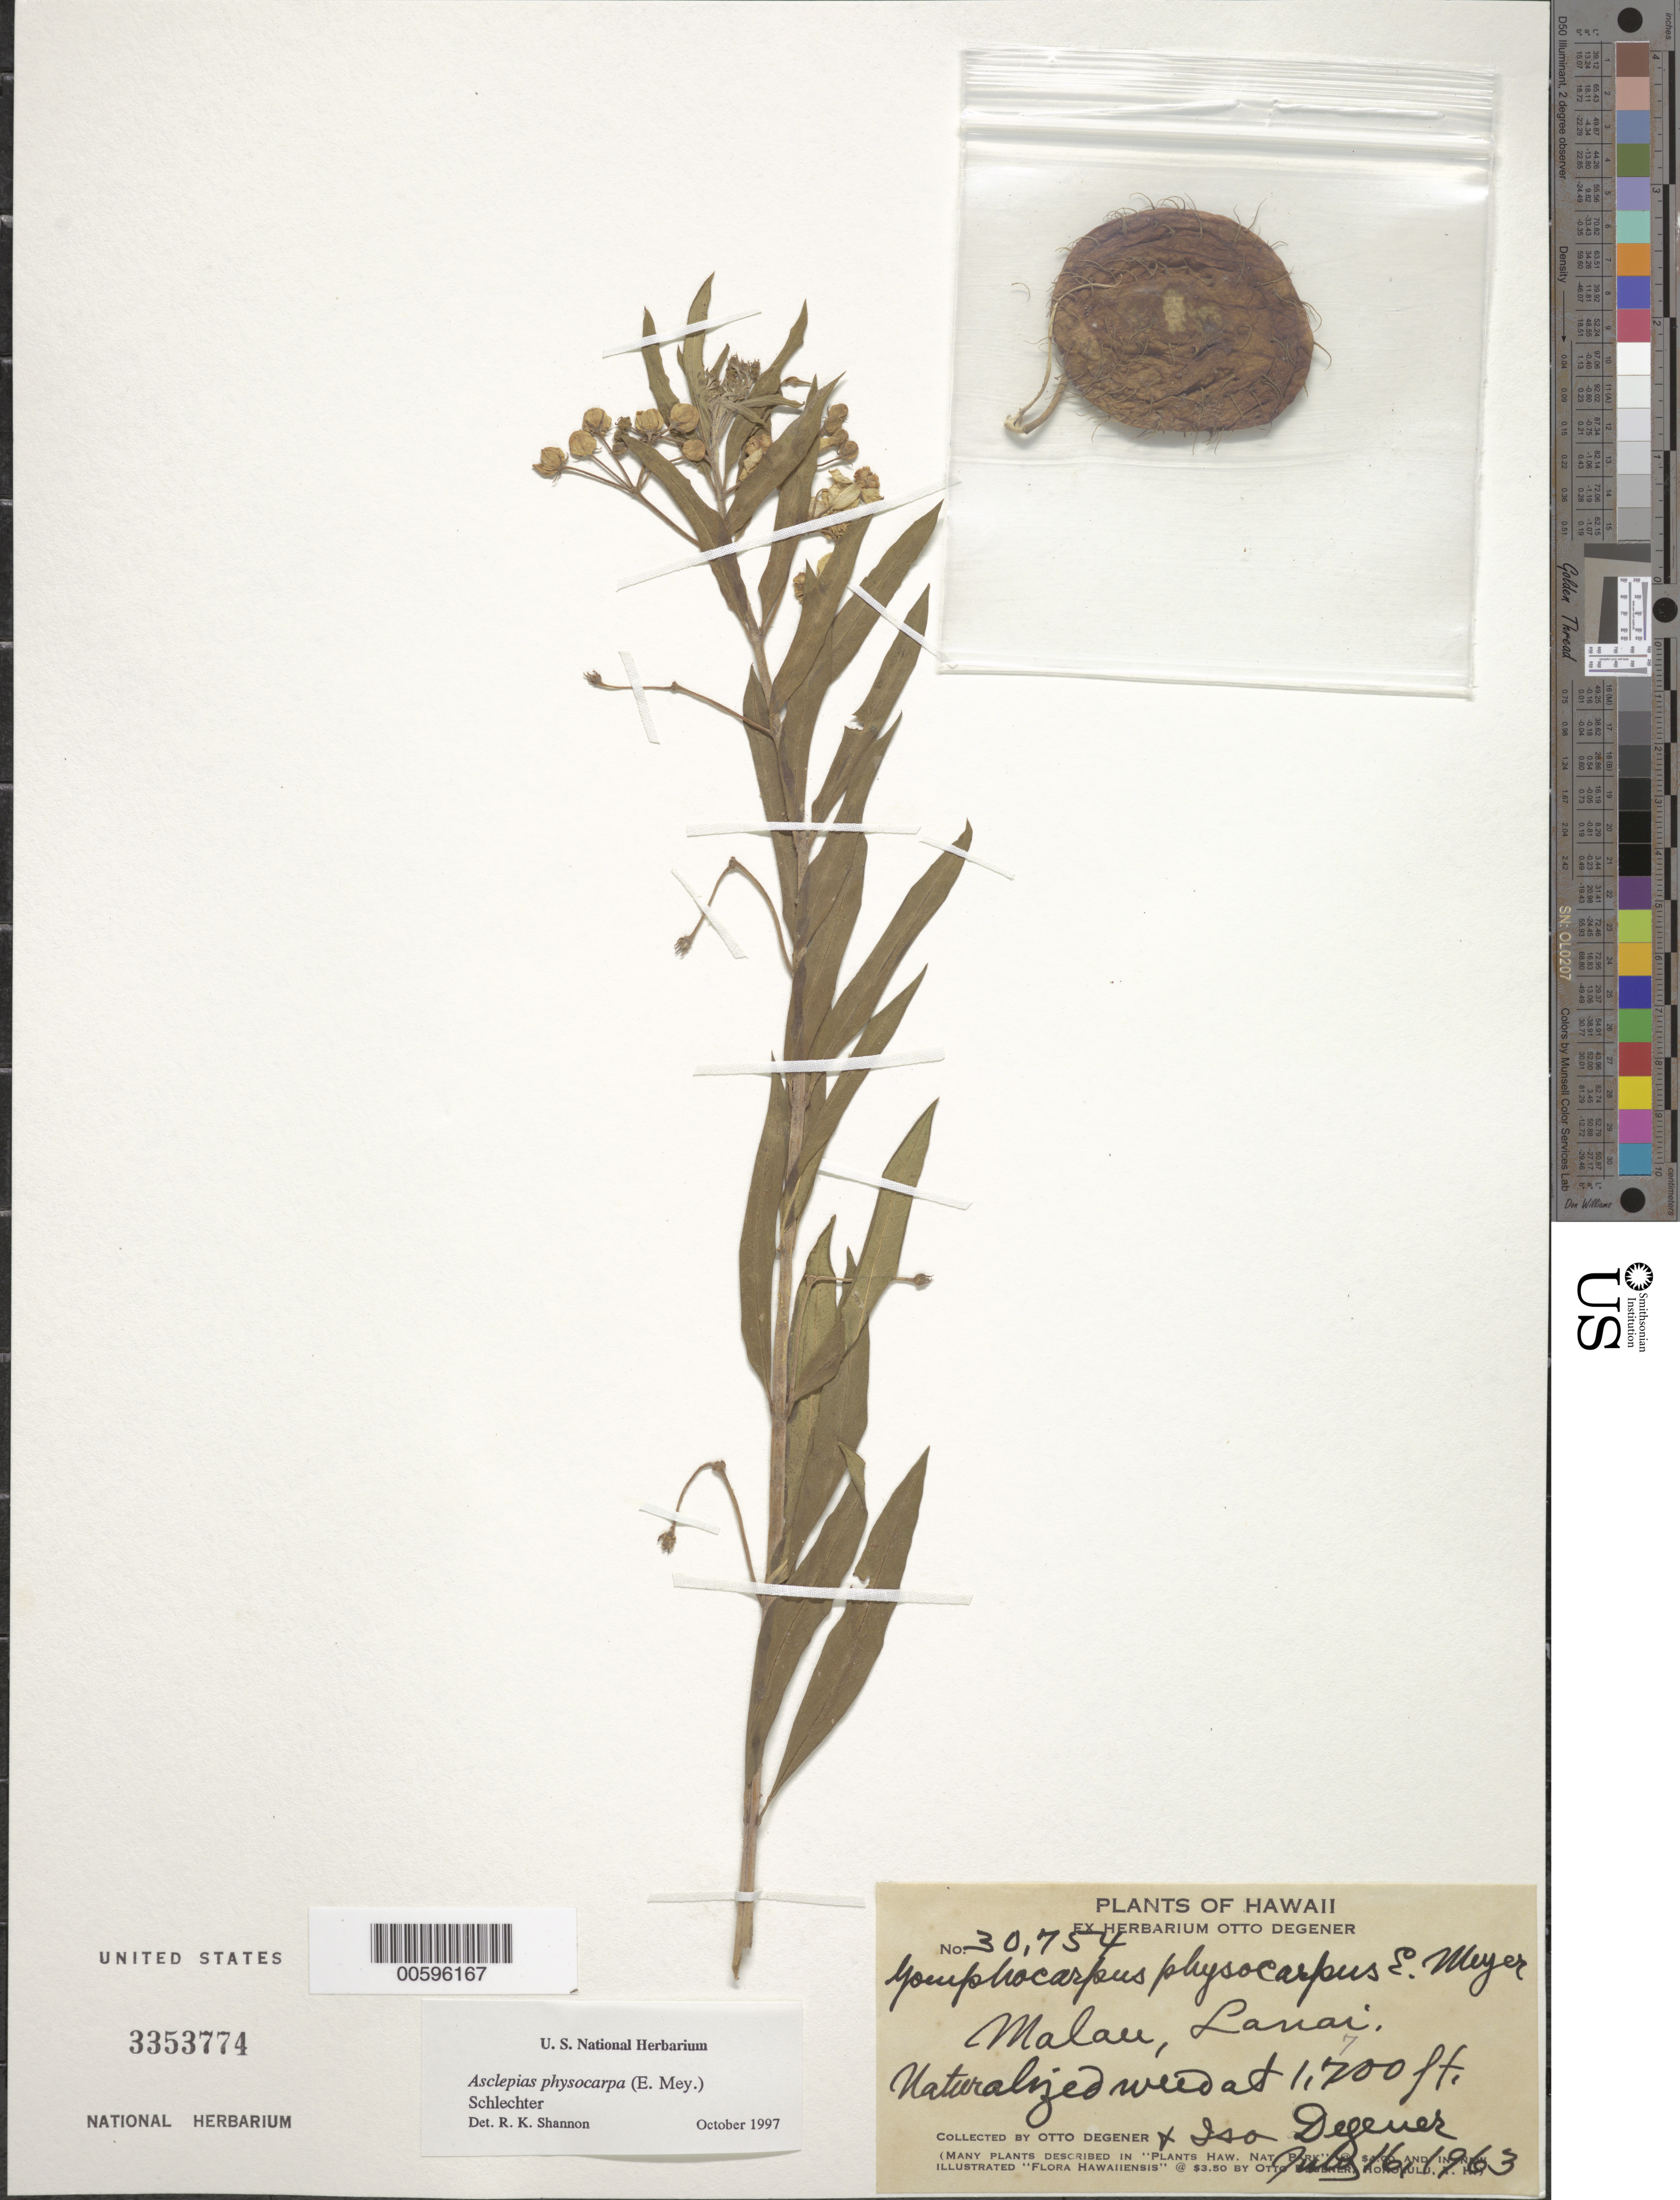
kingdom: Plantae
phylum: Tracheophyta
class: Magnoliopsida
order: Gentianales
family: Apocynaceae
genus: Asclepias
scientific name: Asclepias physocarpa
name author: (E. Mey.) Schltr.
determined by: Shannon, R. K., (UNITED STATES)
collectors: O. Degener & I. Degener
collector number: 30754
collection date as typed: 16 Jul 1963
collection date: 1963-07-16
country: United States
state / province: Hawaii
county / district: Maui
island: Lana'i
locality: Malau.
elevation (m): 518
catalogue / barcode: US 3353774